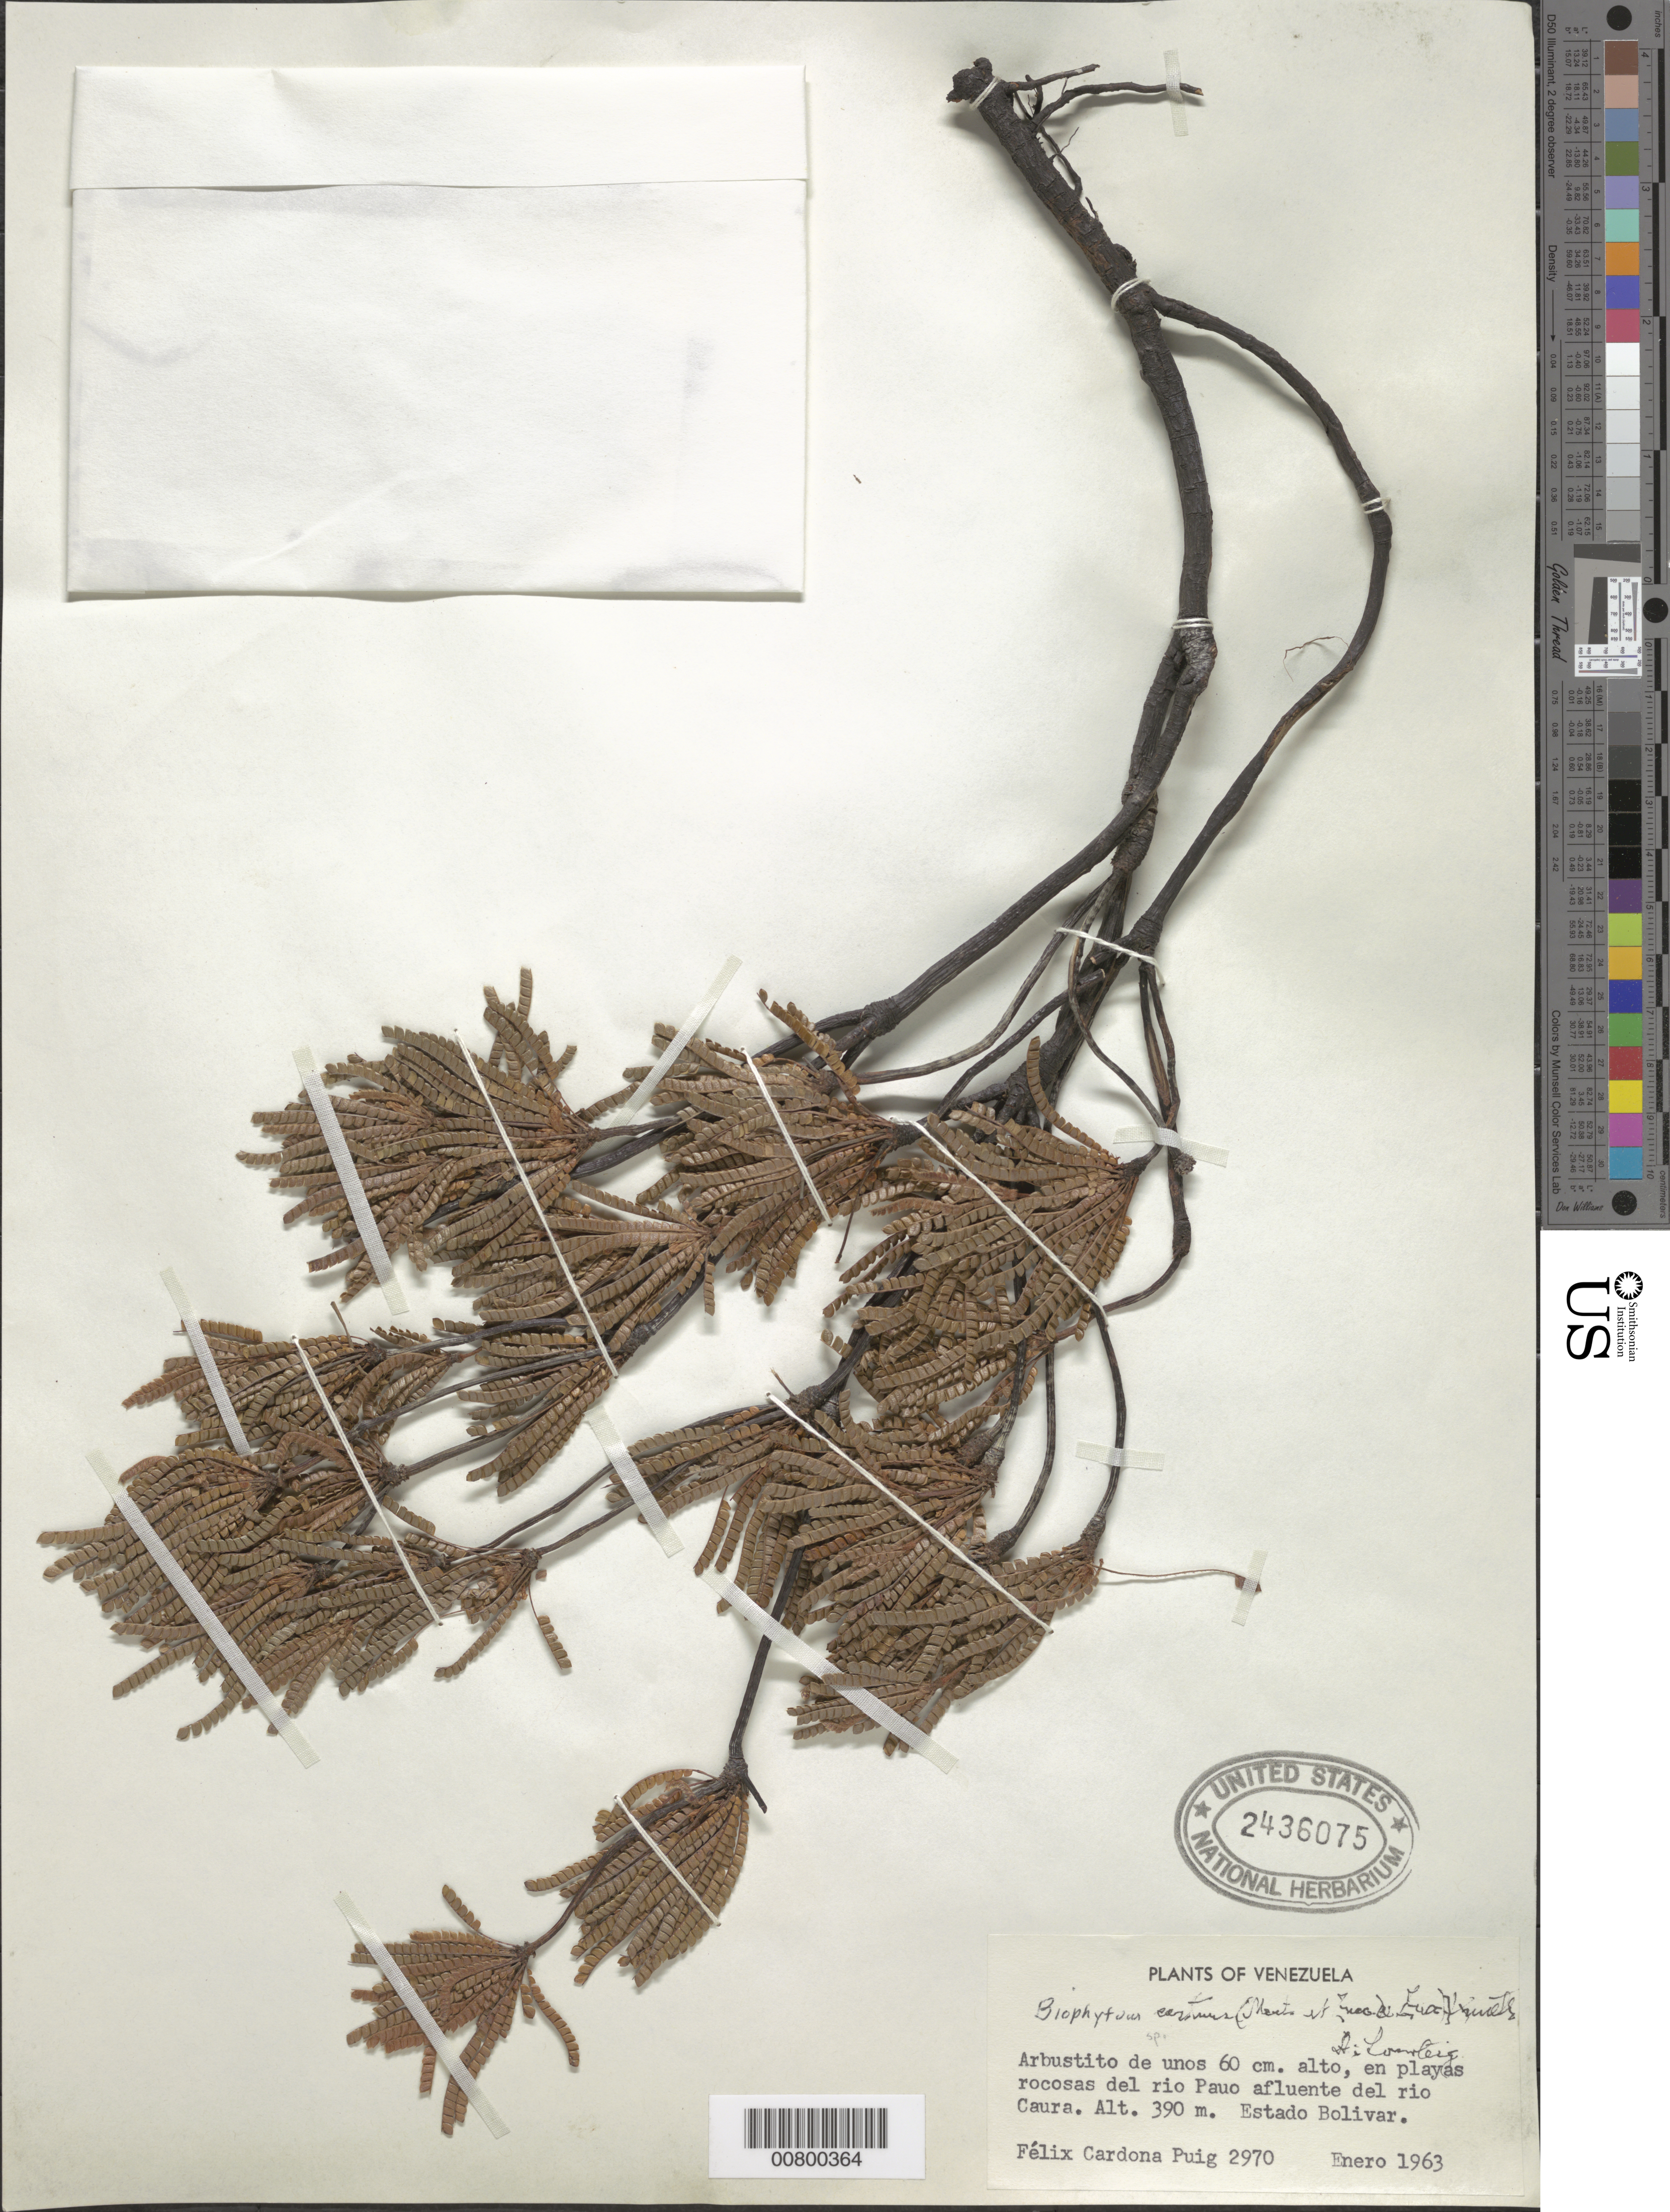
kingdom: Plantae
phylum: Tracheophyta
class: Magnoliopsida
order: Oxalidales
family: Oxalidaceae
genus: Biophytum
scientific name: Biophytum sp.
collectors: F. Cardona Puig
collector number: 2970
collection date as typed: Jan-63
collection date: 1963-01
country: Venezuela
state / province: Bolívar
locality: Río Pauo, tributario del Río Caura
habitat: Playas rocosas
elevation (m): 390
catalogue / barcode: US 2436075